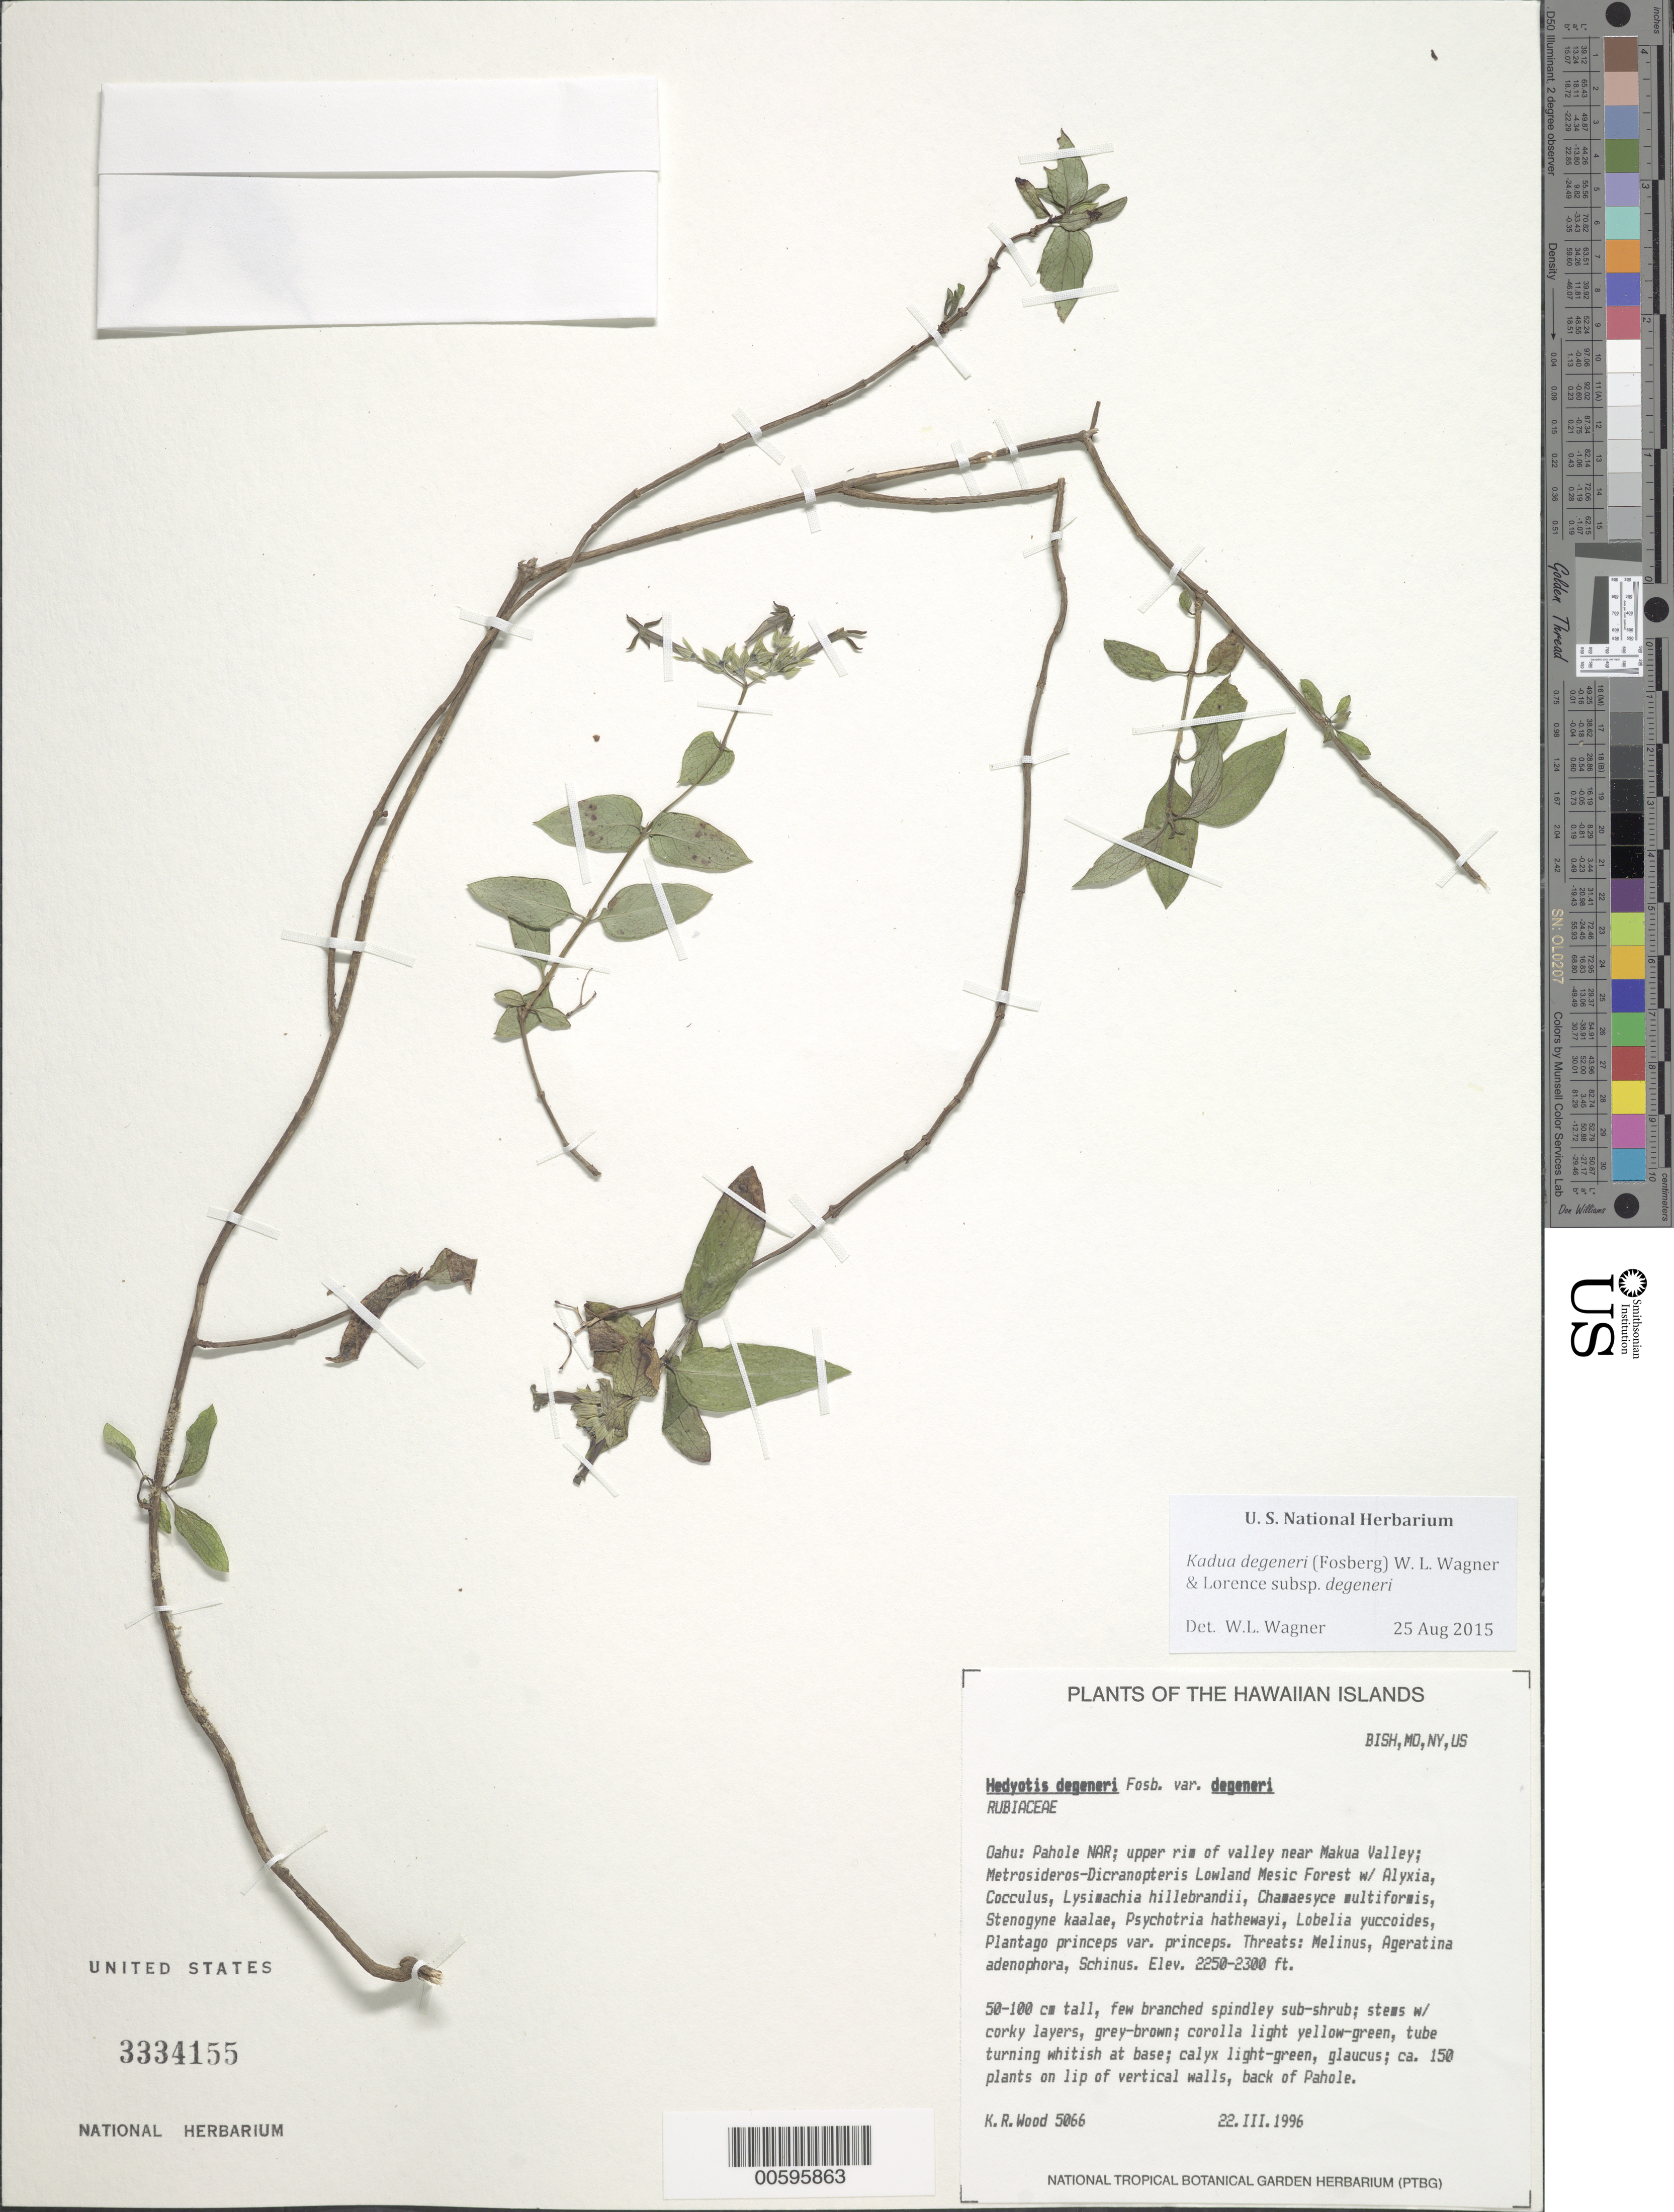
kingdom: Plantae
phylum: Tracheophyta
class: Magnoliopsida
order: Gentianales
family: Rubiaceae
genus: Kadua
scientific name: Kadua degeneri subsp. degeneri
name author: (Fosberg) W.L. Wagner & Lorence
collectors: K. R. Wood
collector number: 5066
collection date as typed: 22 Mar 1996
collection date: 1996-03-22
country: United States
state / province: Hawaii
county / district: Honolulu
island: Oahu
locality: Pahole NAR; upper rim of valley near Makua Valley.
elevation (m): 686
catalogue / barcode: US 3334155